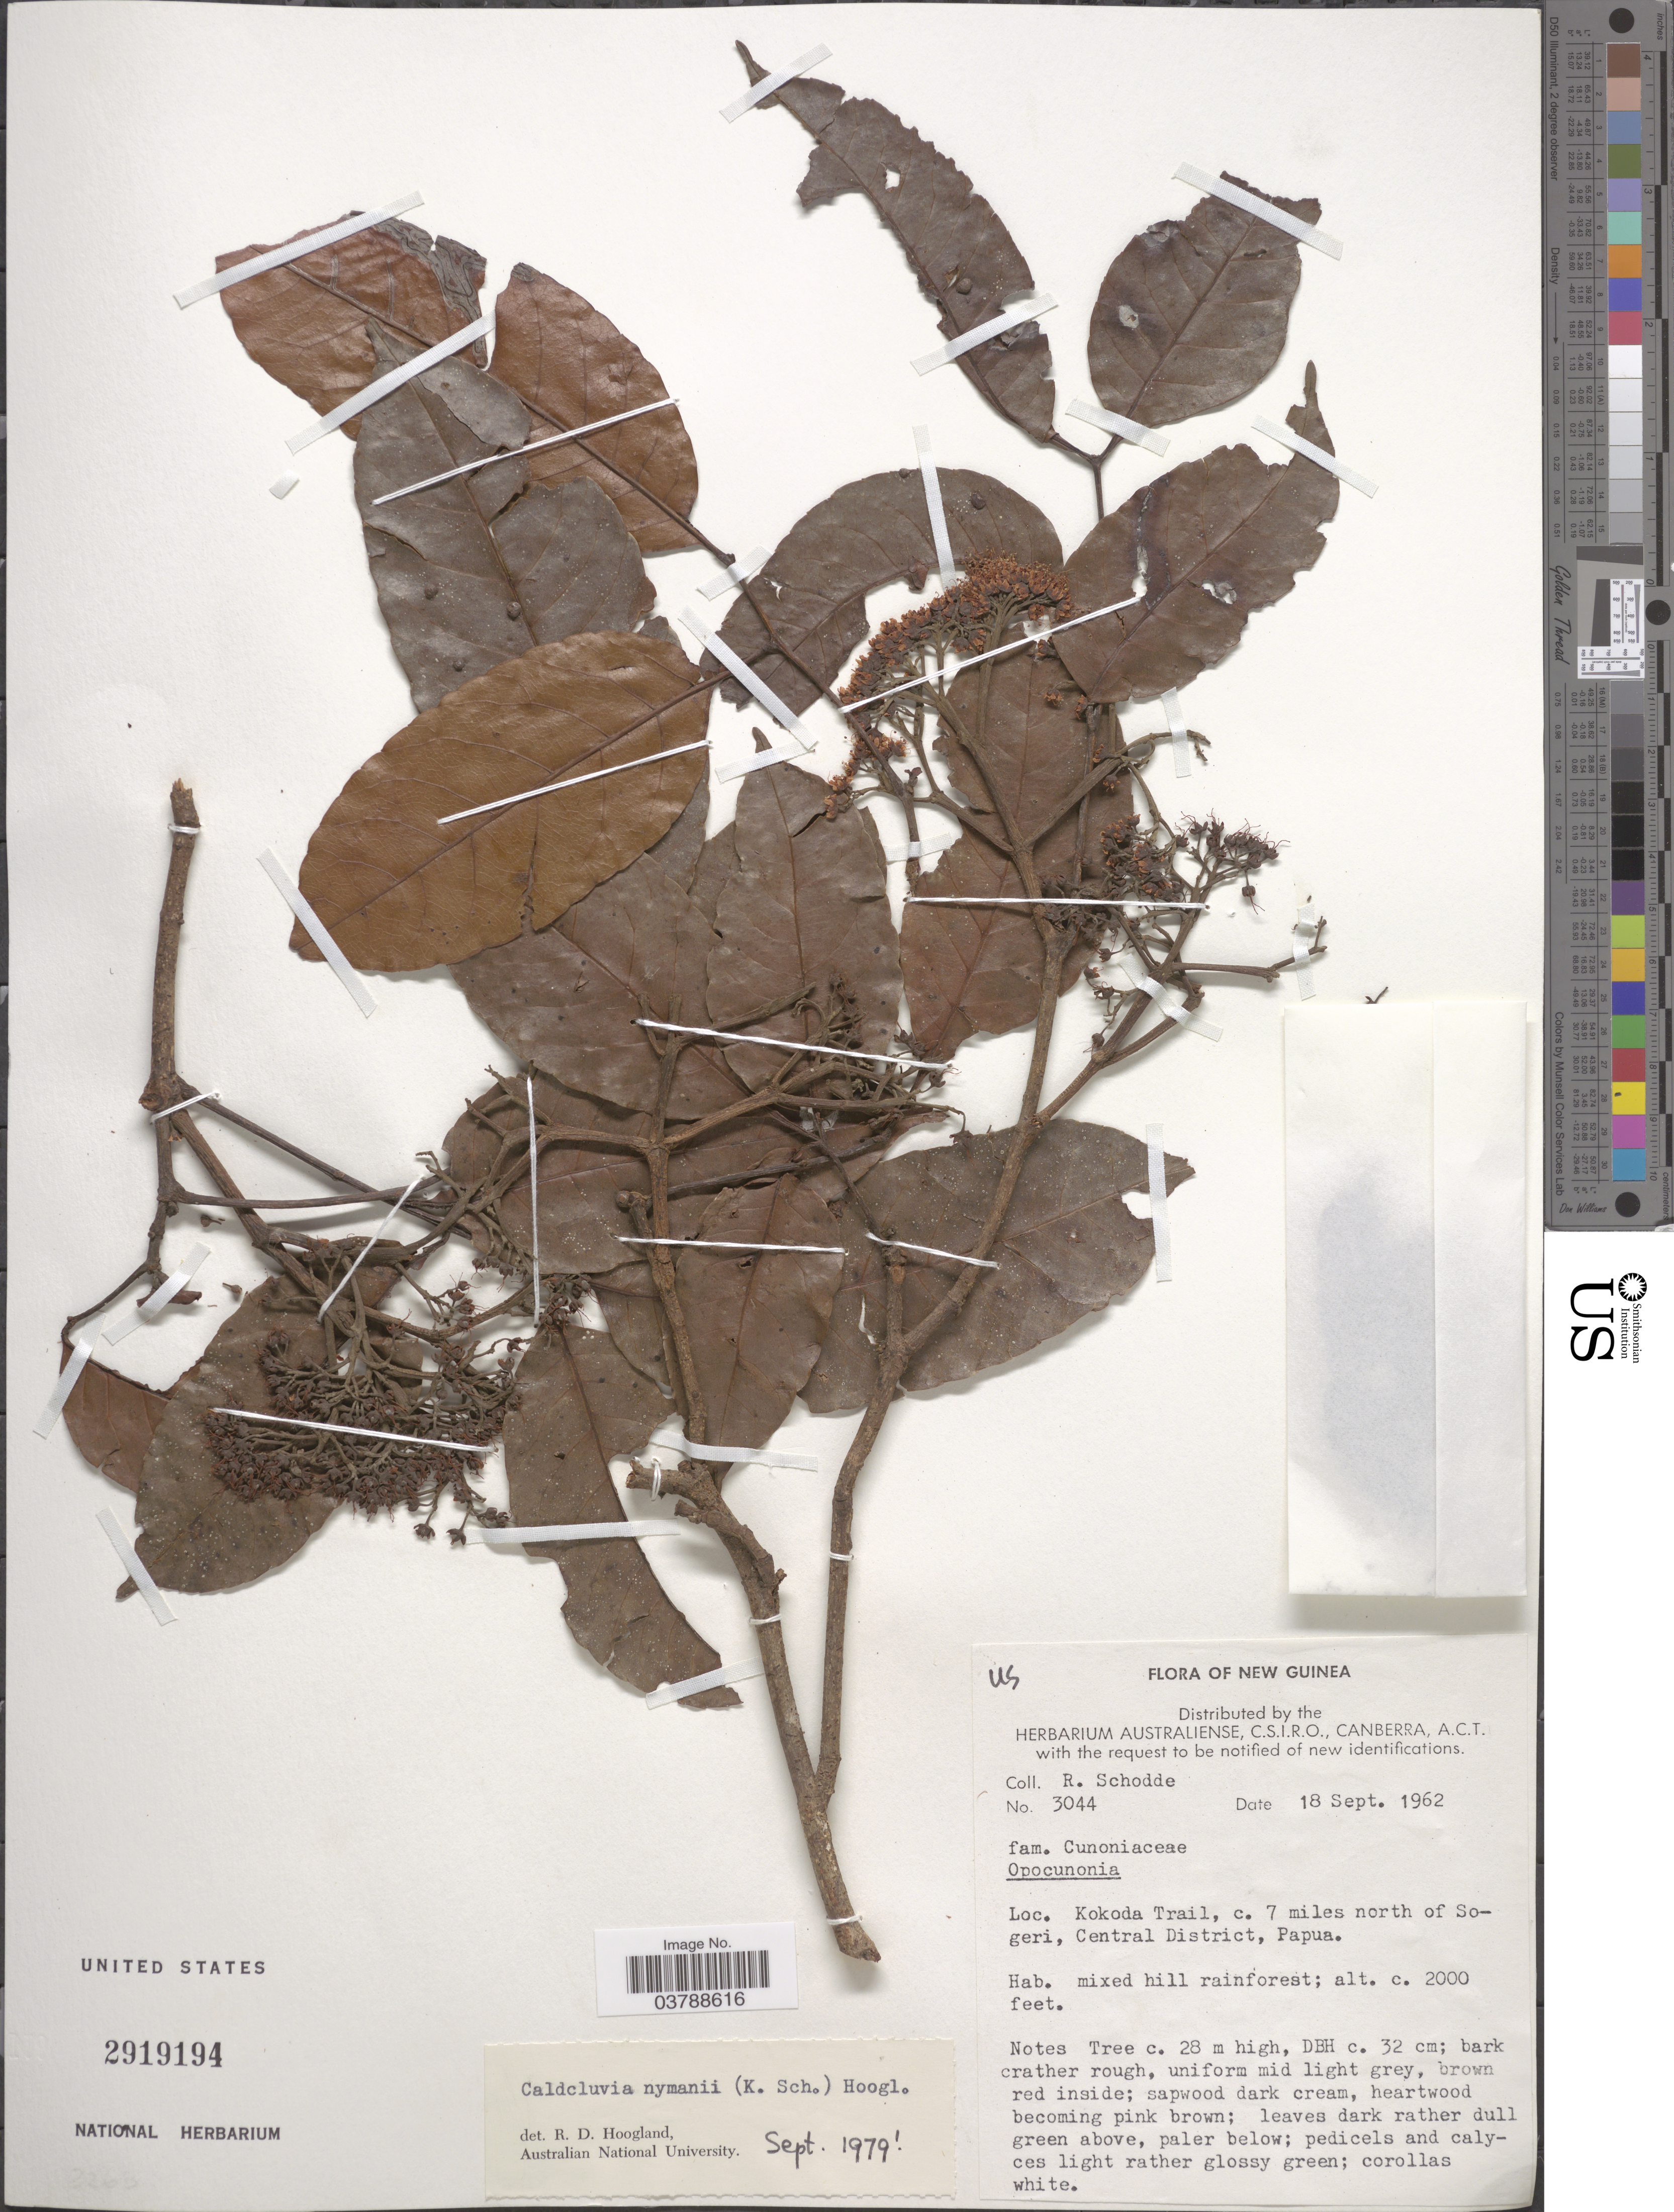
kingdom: Plantae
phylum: Tracheophyta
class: Magnoliopsida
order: Oxalidales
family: Cunoniaceae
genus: Opocunonia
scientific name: Opocunonia nymanii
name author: (K. Schum.) Schltr.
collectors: R. Schodde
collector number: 3044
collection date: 1962-09-18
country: Papua New Guinea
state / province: Central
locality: New Guinea. Kokoda Trail, c. 7 miles north of Sogeri, Central District, Papua.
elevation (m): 610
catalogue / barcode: US 2919194